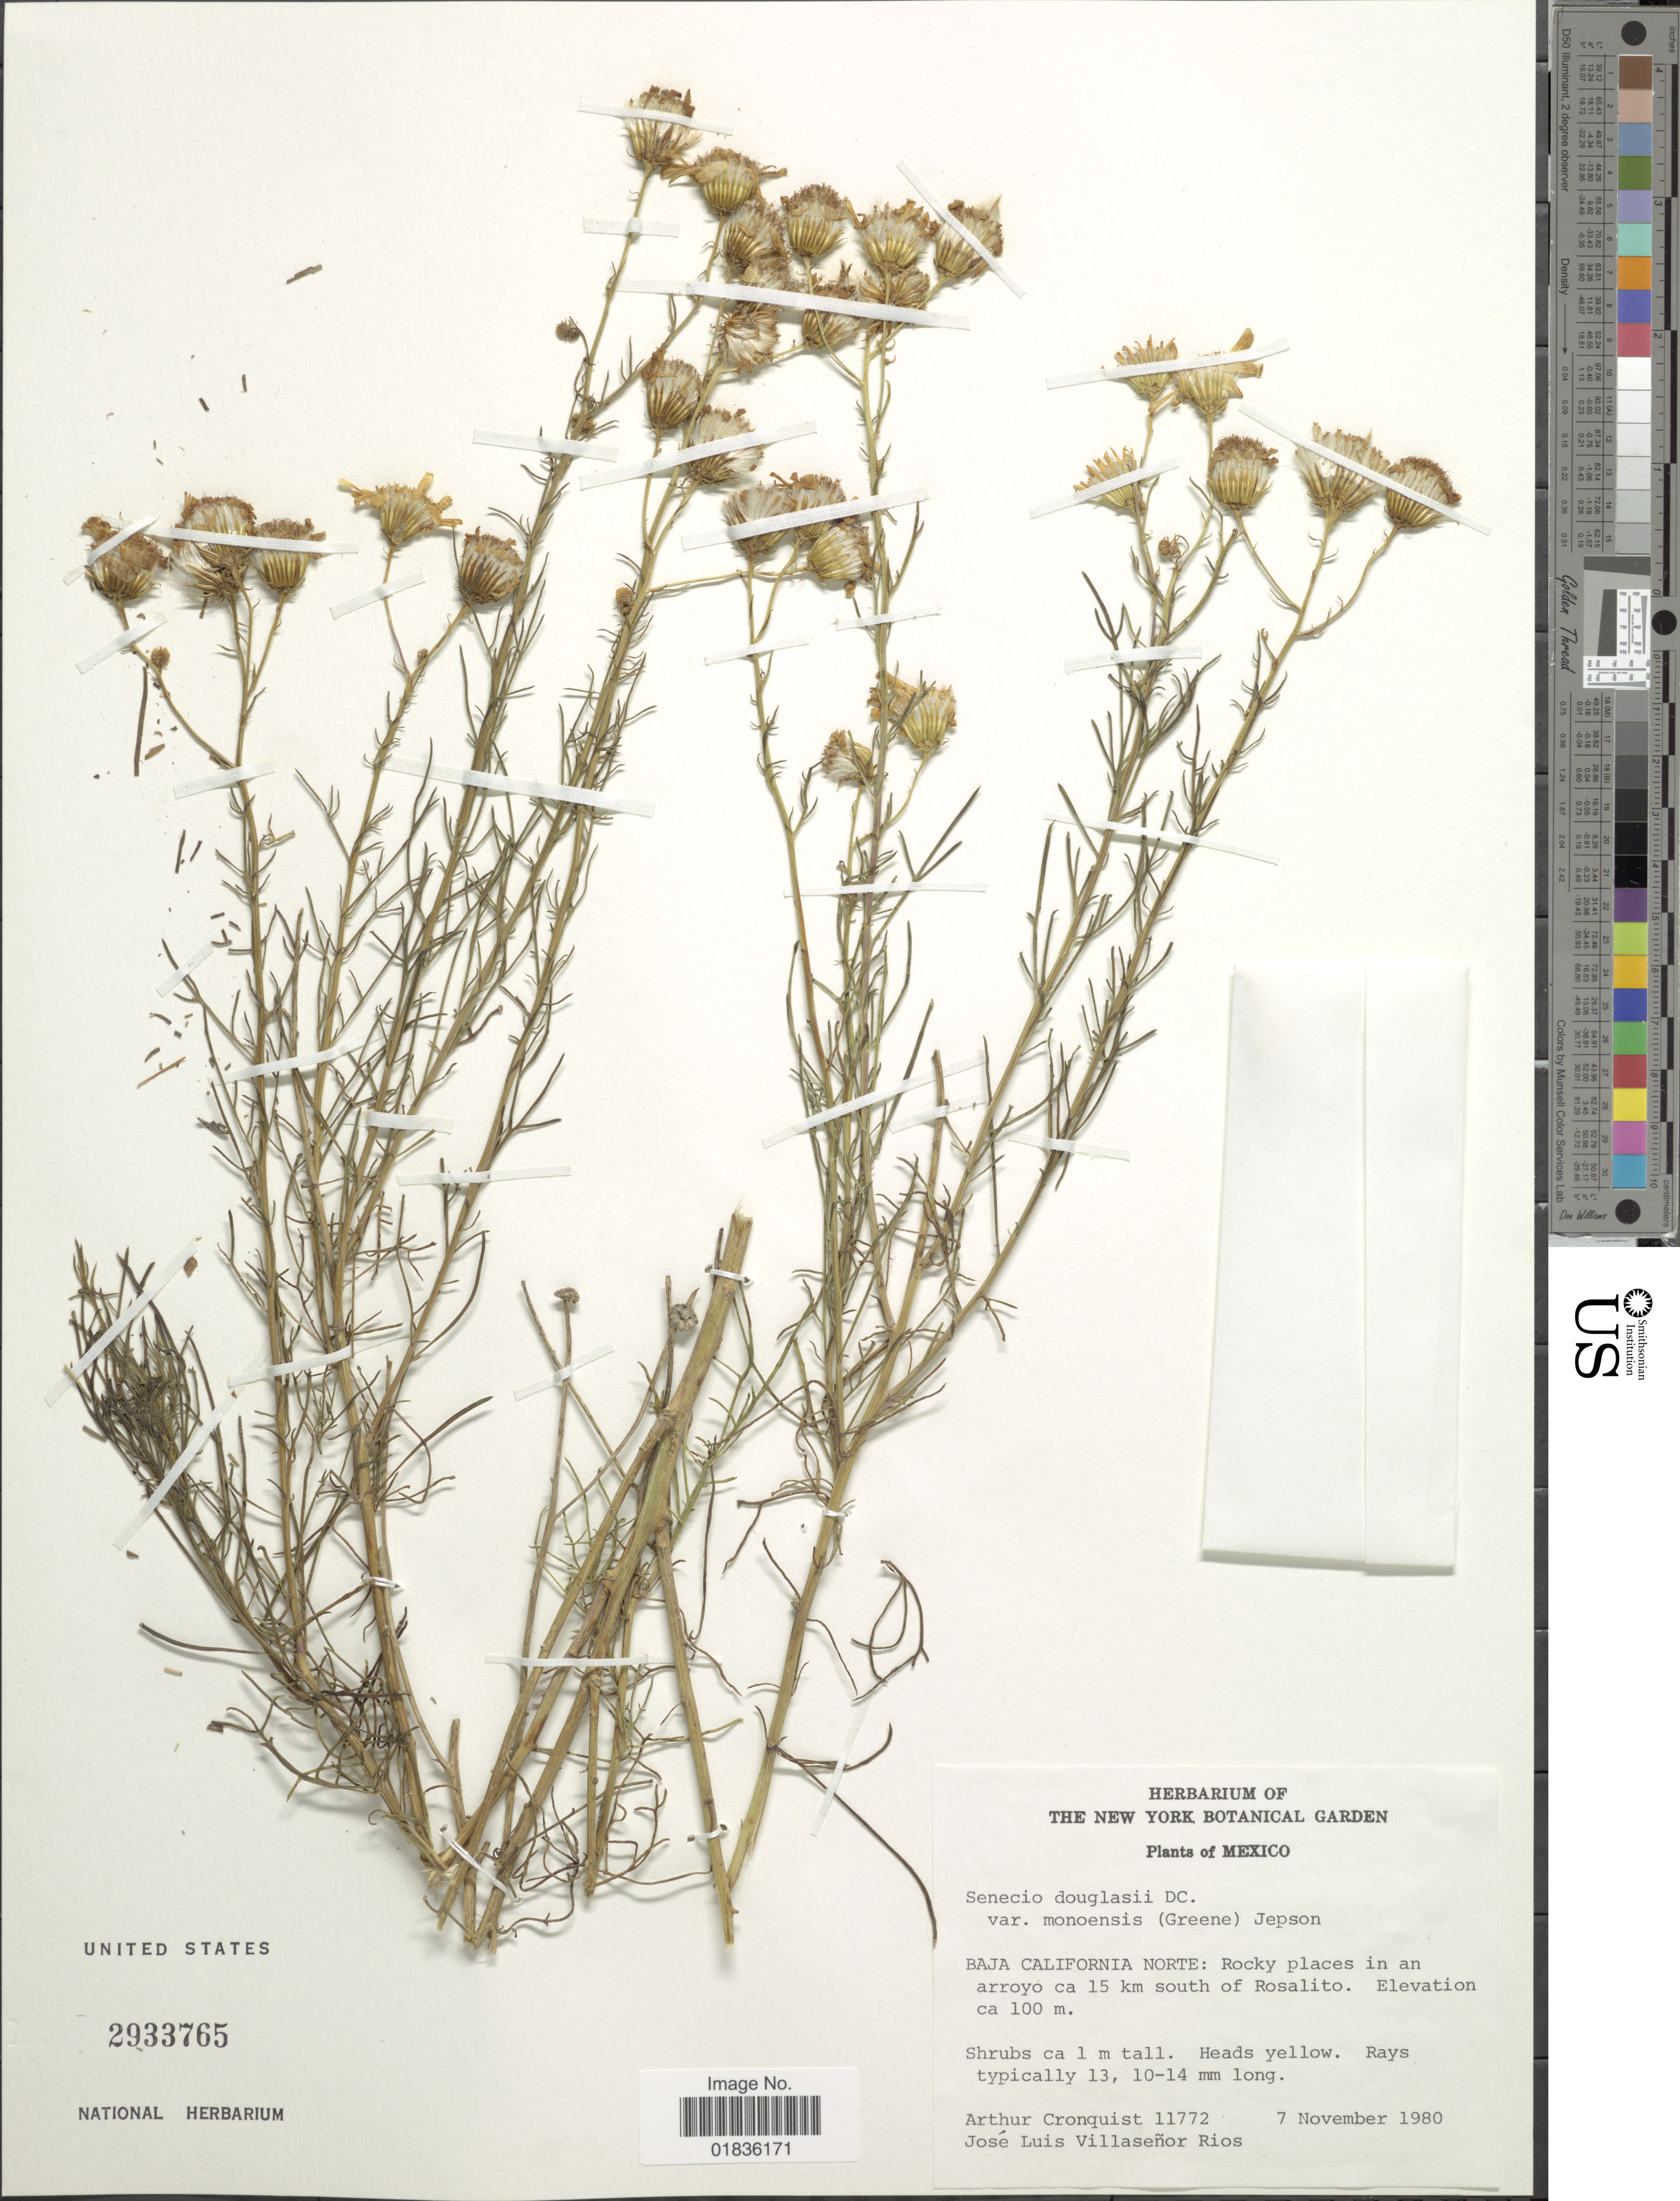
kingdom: Plantae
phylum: Tracheophyta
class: Magnoliopsida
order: Asterales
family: Asteraceae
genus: Senecio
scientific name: Senecio flaccidus var. monoensis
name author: (Greene) B.L. Turner & T.M. Barkley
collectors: A. J. Cronquist & J. L. Villasenor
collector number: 11772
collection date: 1980-11-07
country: Mexico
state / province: Baja California Norte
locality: Rocky places in an arroyo ca 15 km south of Rosalito.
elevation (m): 100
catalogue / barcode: US 2933765